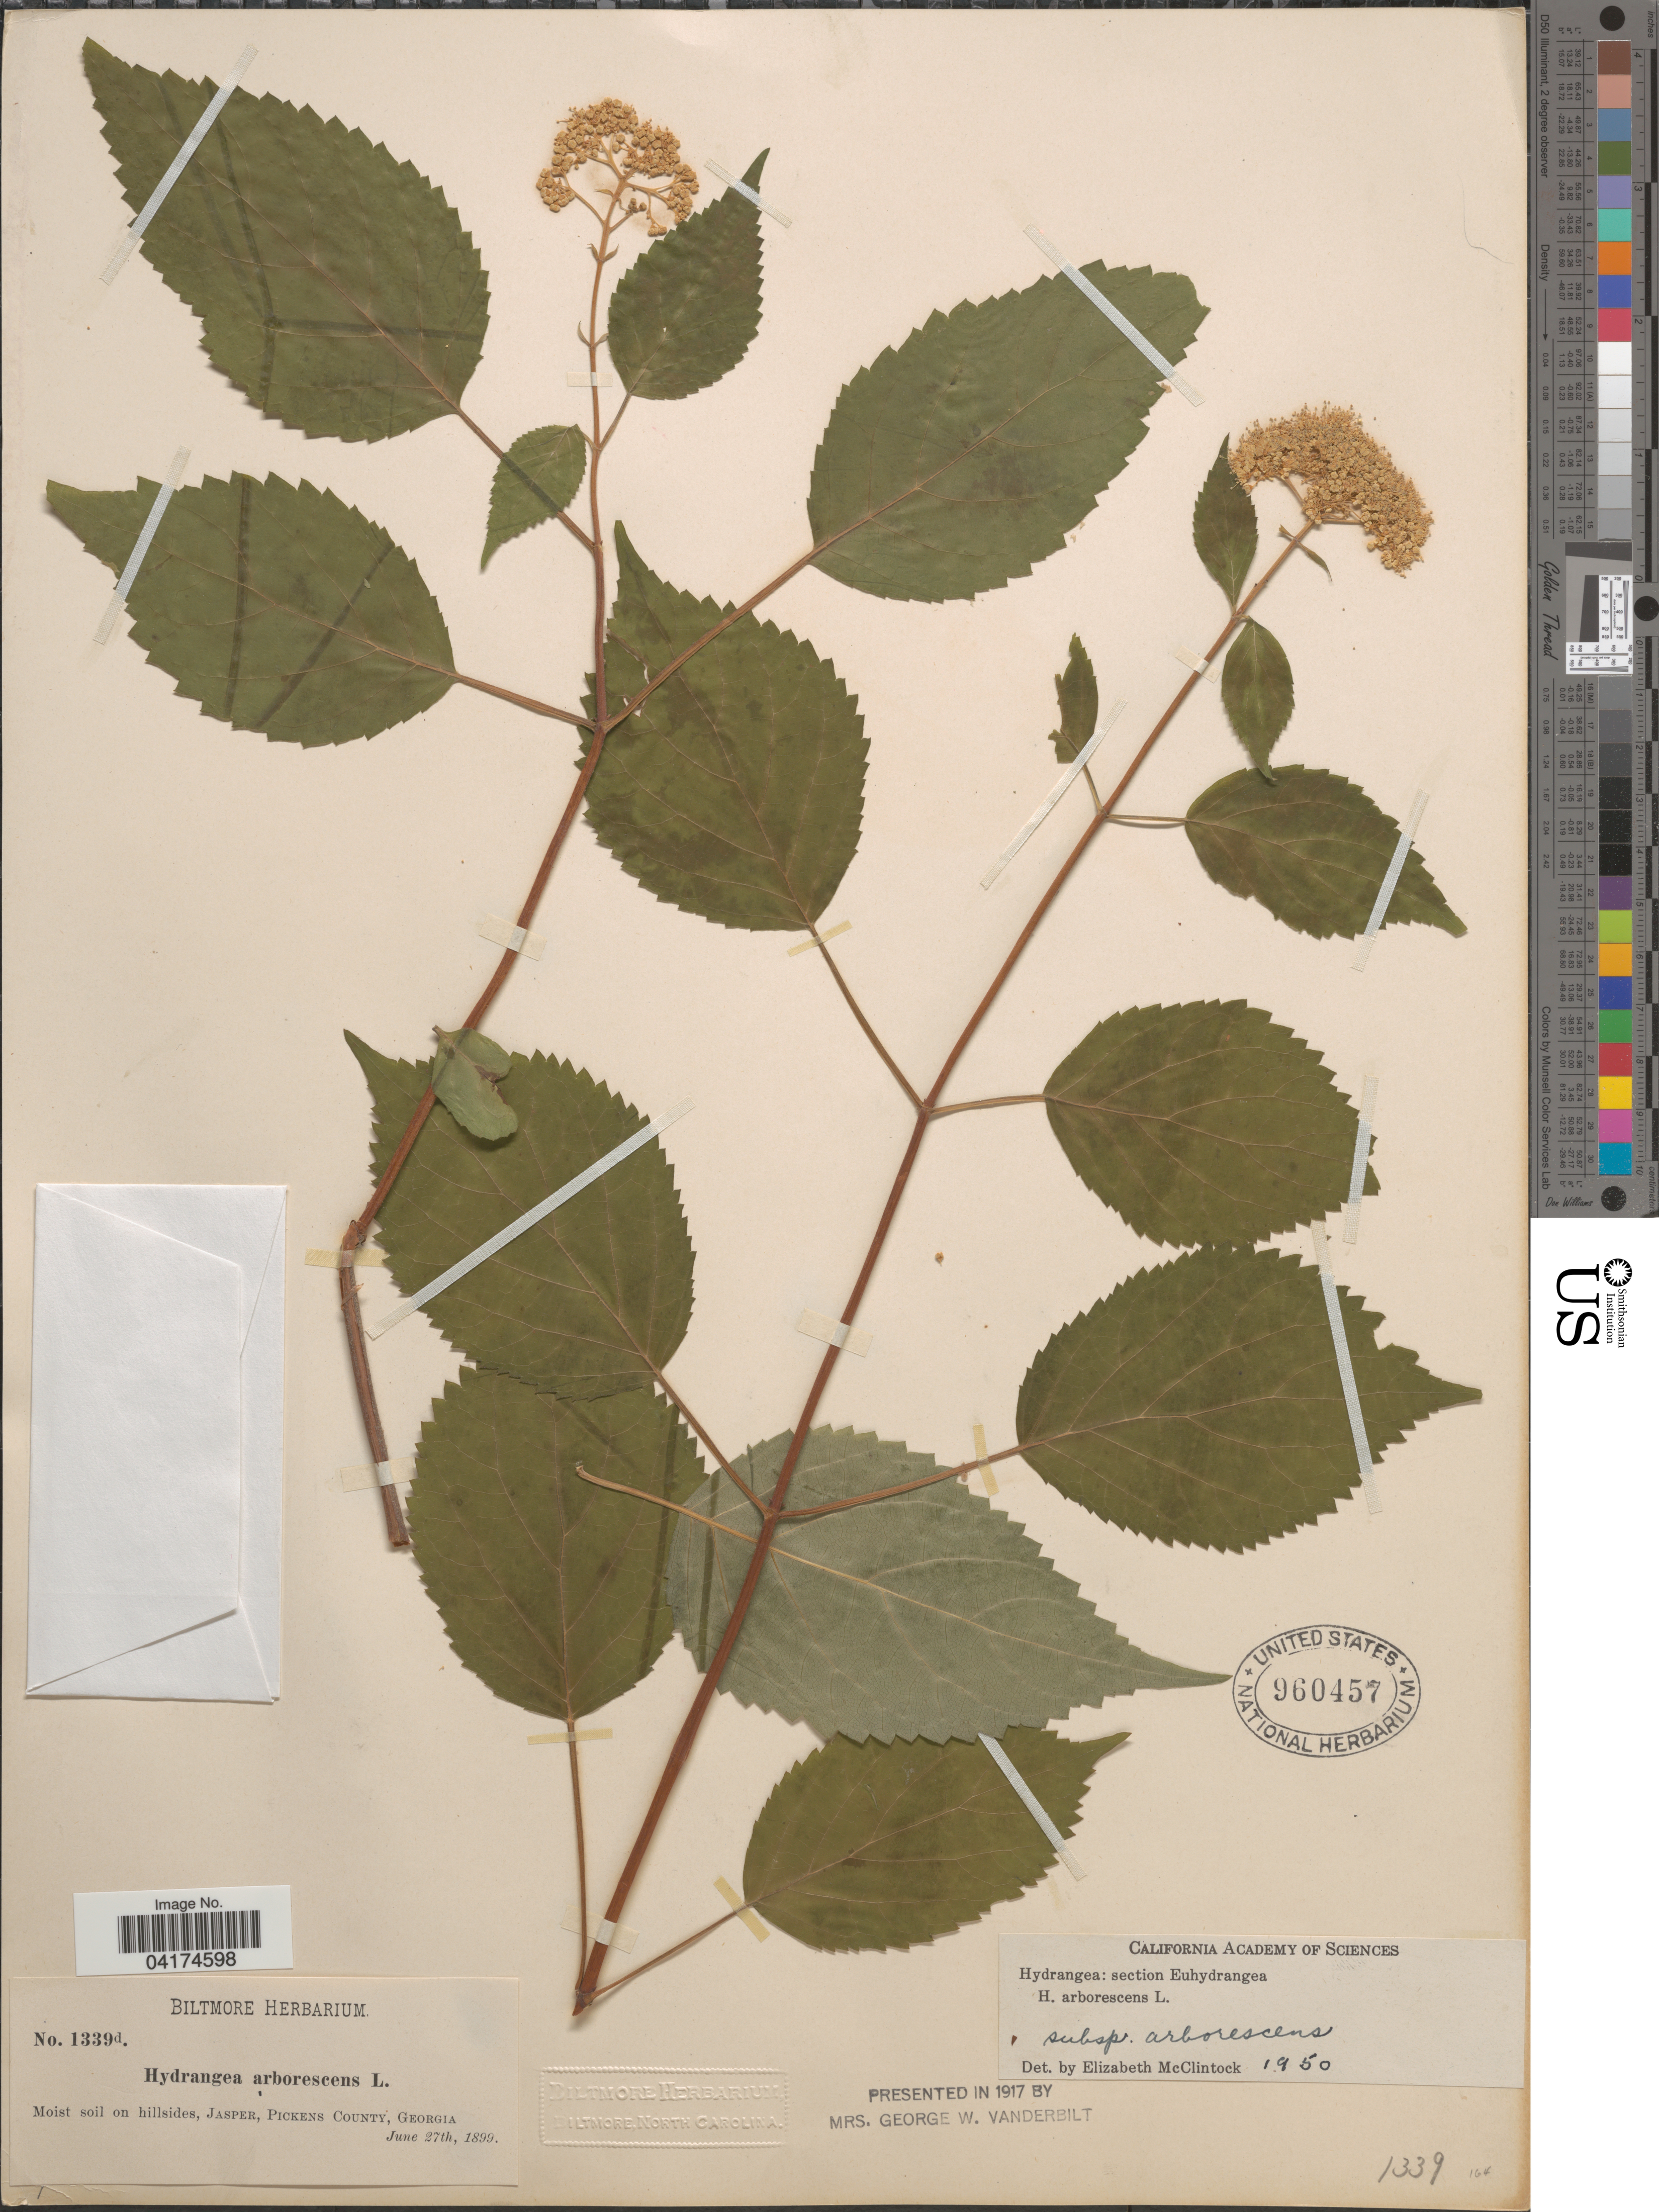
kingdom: Plantae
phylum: Tracheophyta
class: Magnoliopsida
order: Cornales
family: Hydrangeaceae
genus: Hydrangea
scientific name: Hydrangea arborescens subsp. arborescens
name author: L.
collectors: ex herb. Biltmore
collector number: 1339d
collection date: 1899-06-27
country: United States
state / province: Georgia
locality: Jasper, Pickens County.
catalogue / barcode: US 960457